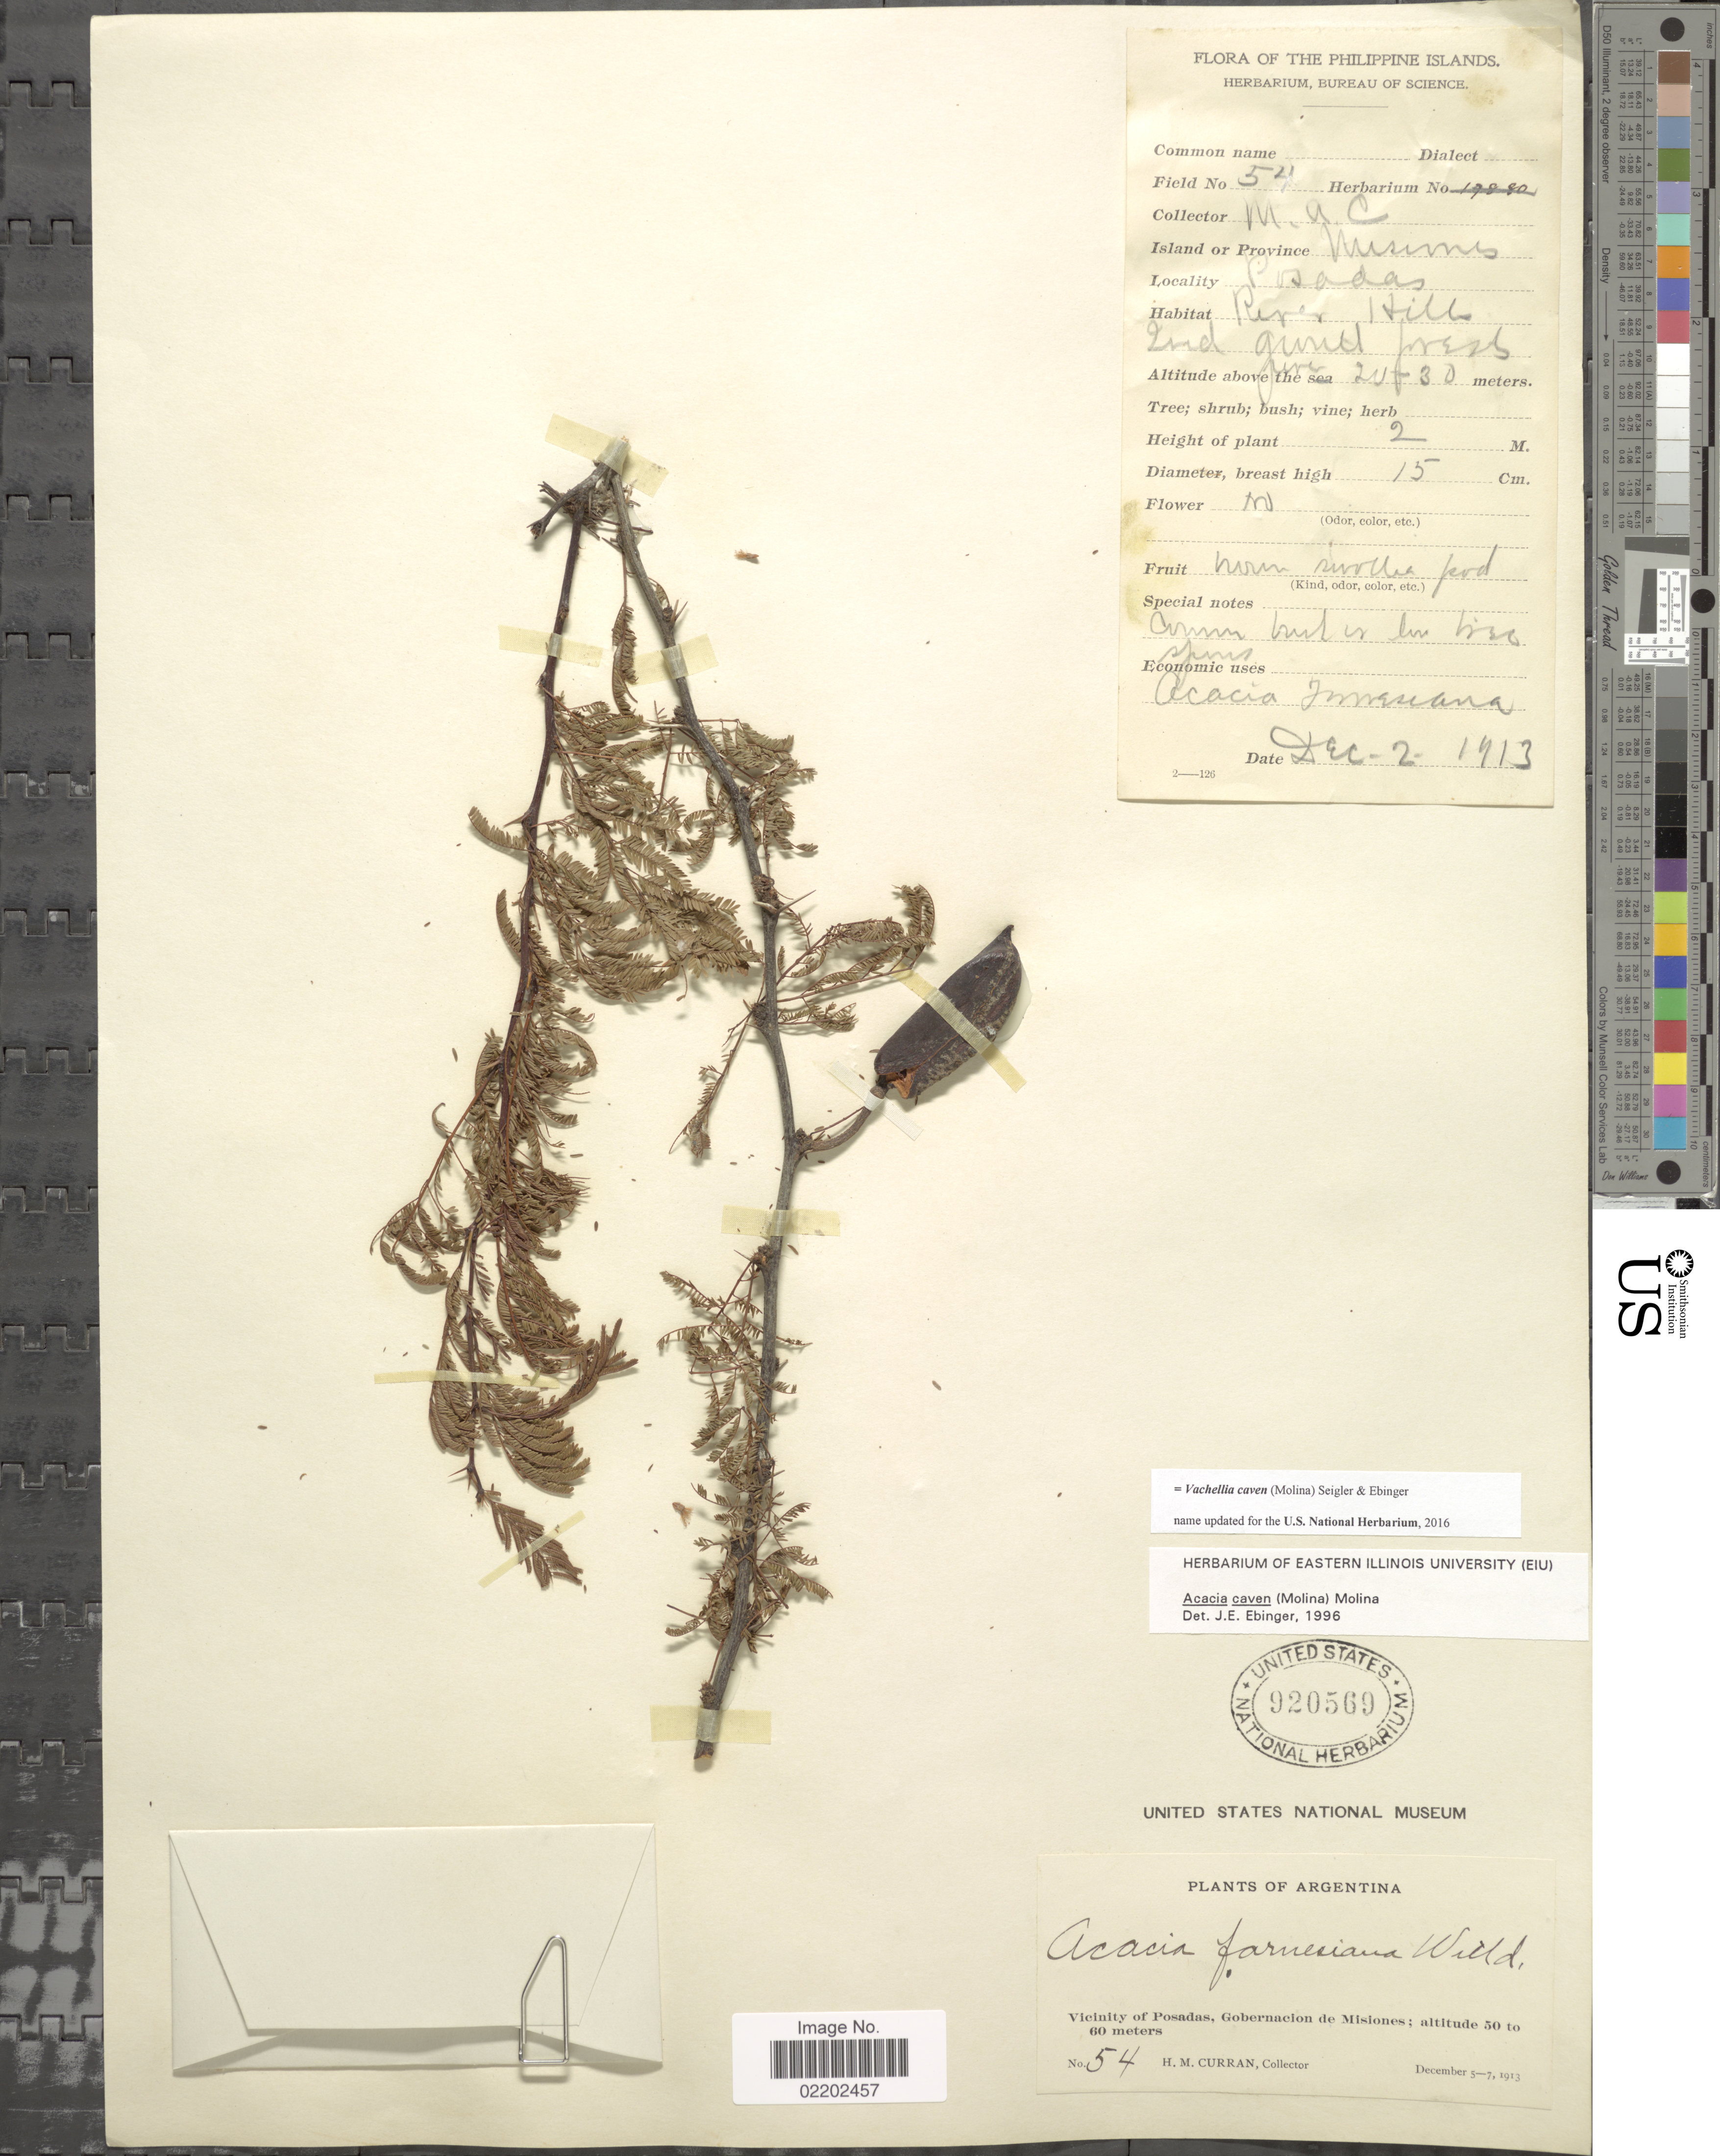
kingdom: Plantae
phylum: Tracheophyta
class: Magnoliopsida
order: Fabales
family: Fabaceae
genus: Vachellia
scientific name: Vachellia caven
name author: (Molina) Seigler & Ebinger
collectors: H. M. Curran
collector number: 54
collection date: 1913-12-02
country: Argentina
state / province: Misiones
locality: Vicinity of Posadas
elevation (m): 20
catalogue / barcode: US 920569